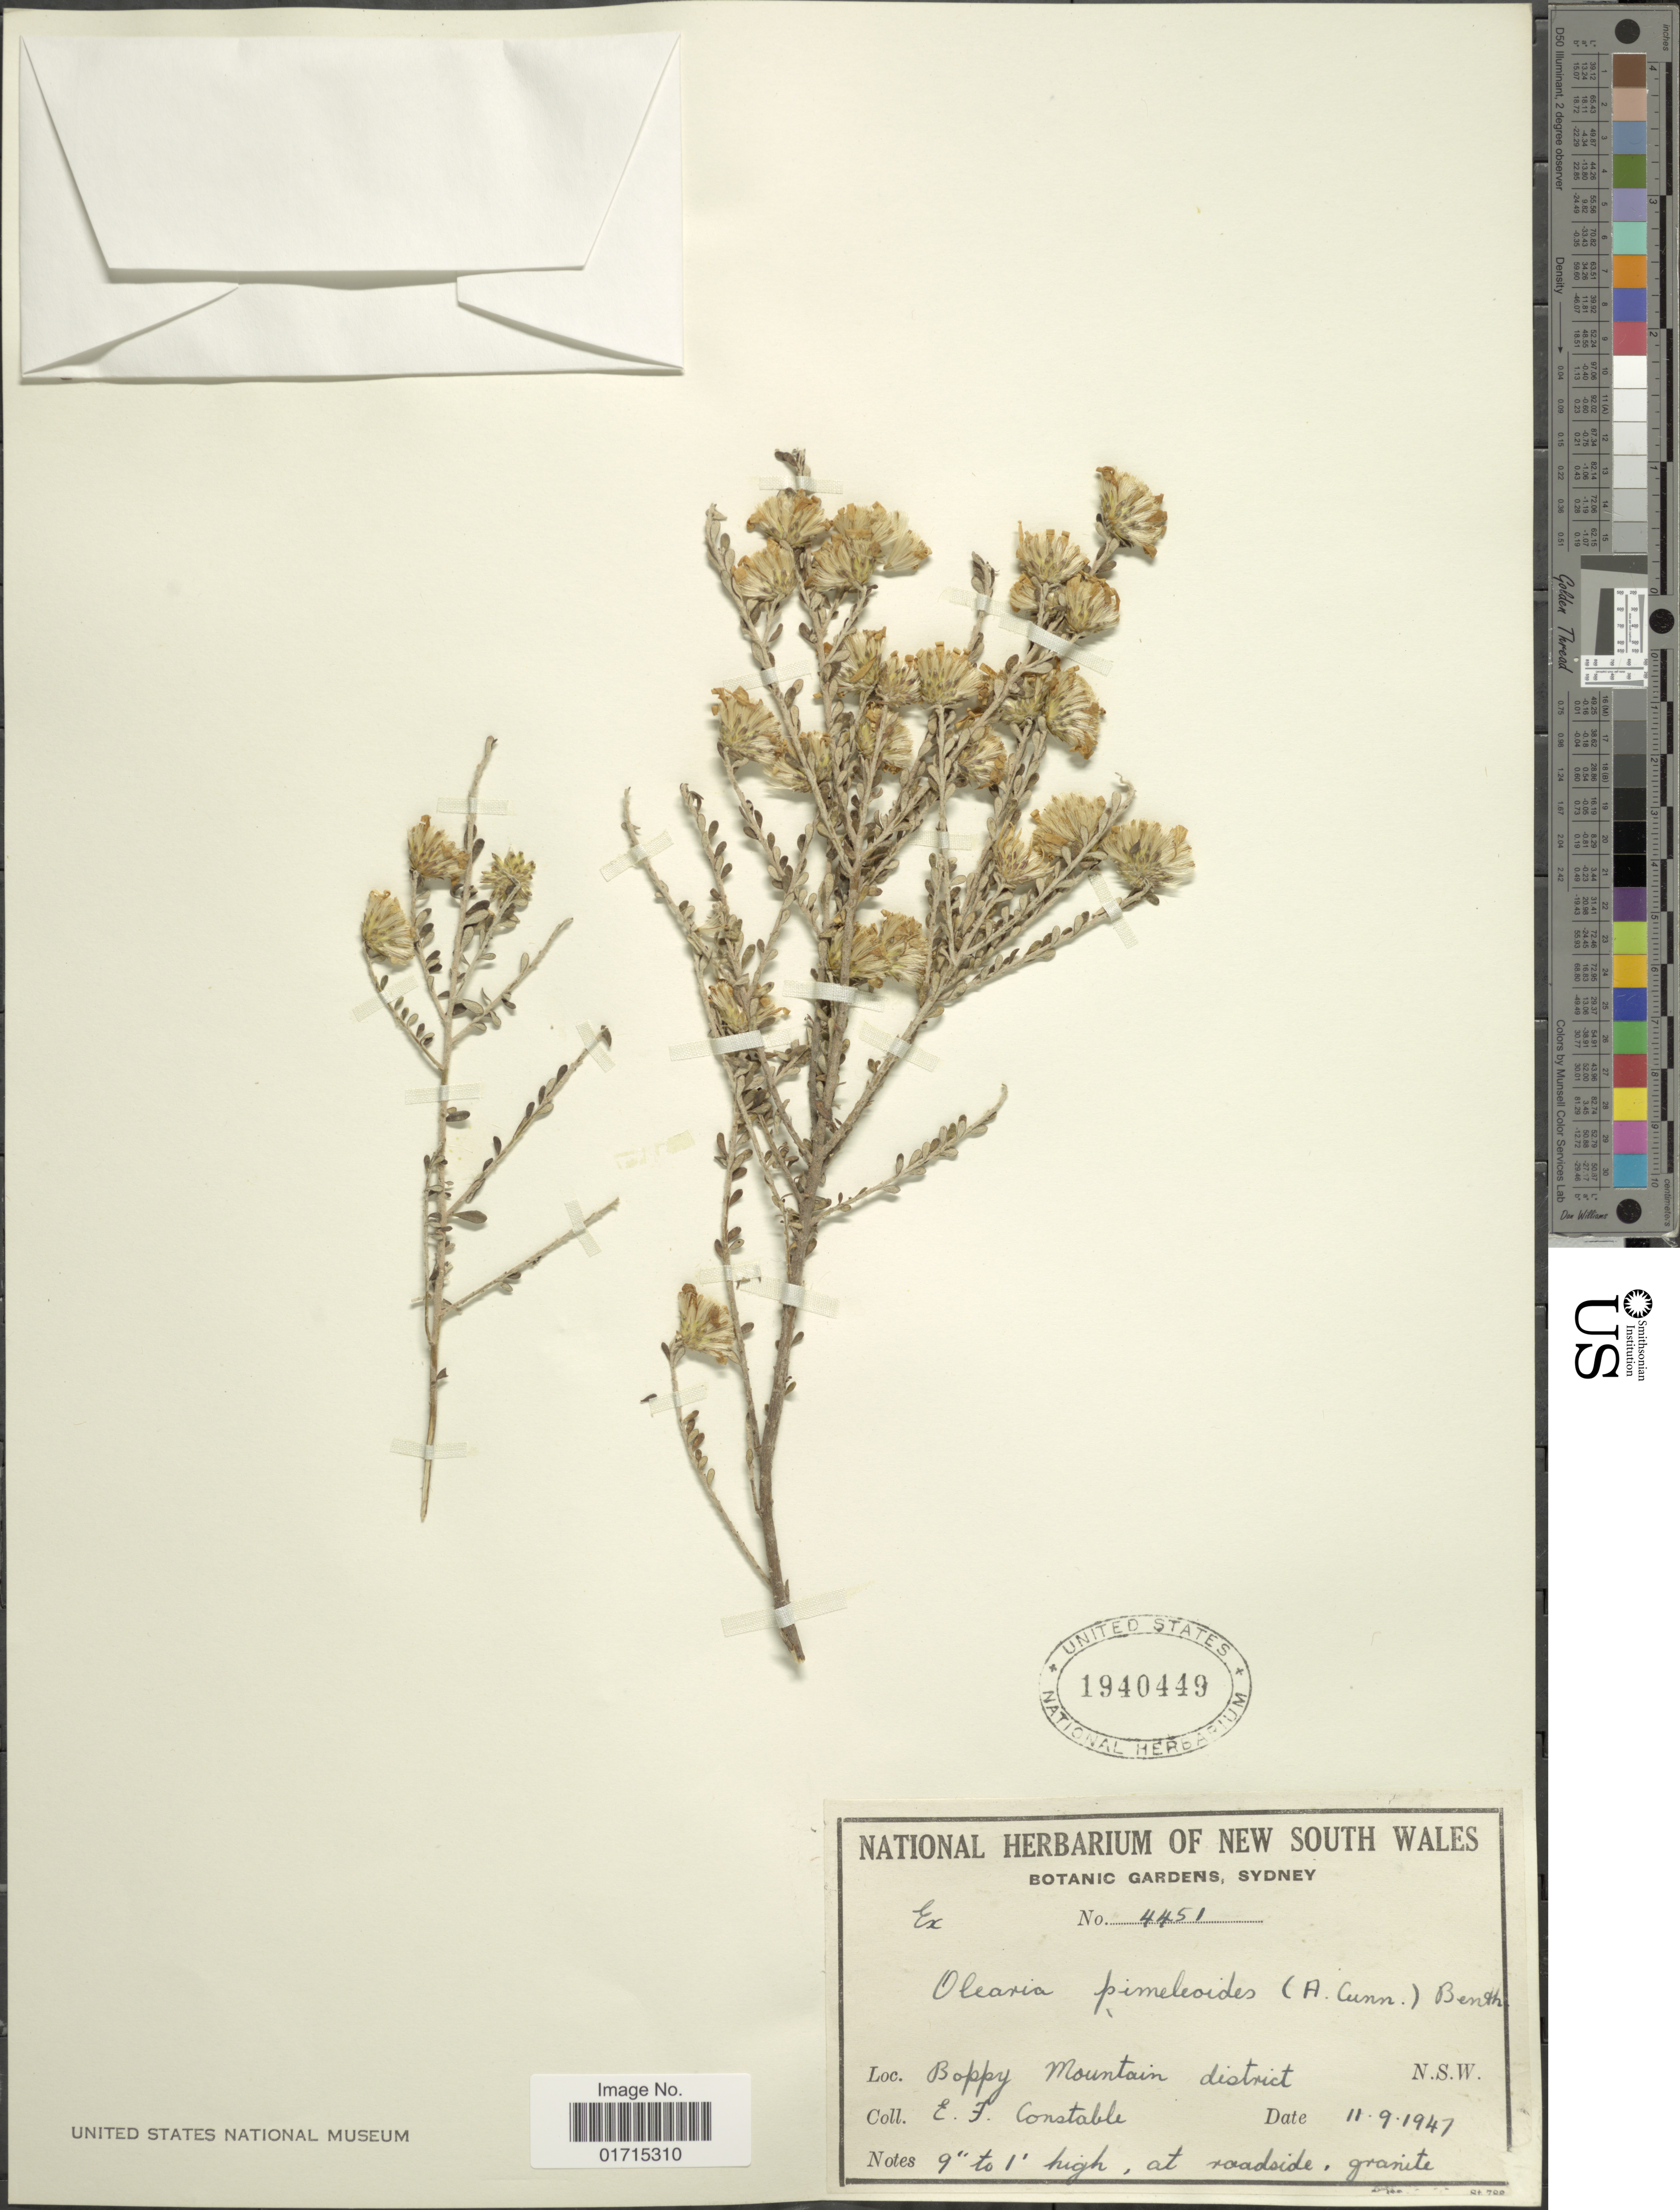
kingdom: Plantae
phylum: Tracheophyta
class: Magnoliopsida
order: Asterales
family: Asteraceae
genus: Olearia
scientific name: Olearia pimeleoides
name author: (DC.) Benth.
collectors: E. F. Constable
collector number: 4451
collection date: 1947-09-11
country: Australia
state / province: New South Wales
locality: Boppy Mountain district,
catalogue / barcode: US 1940449